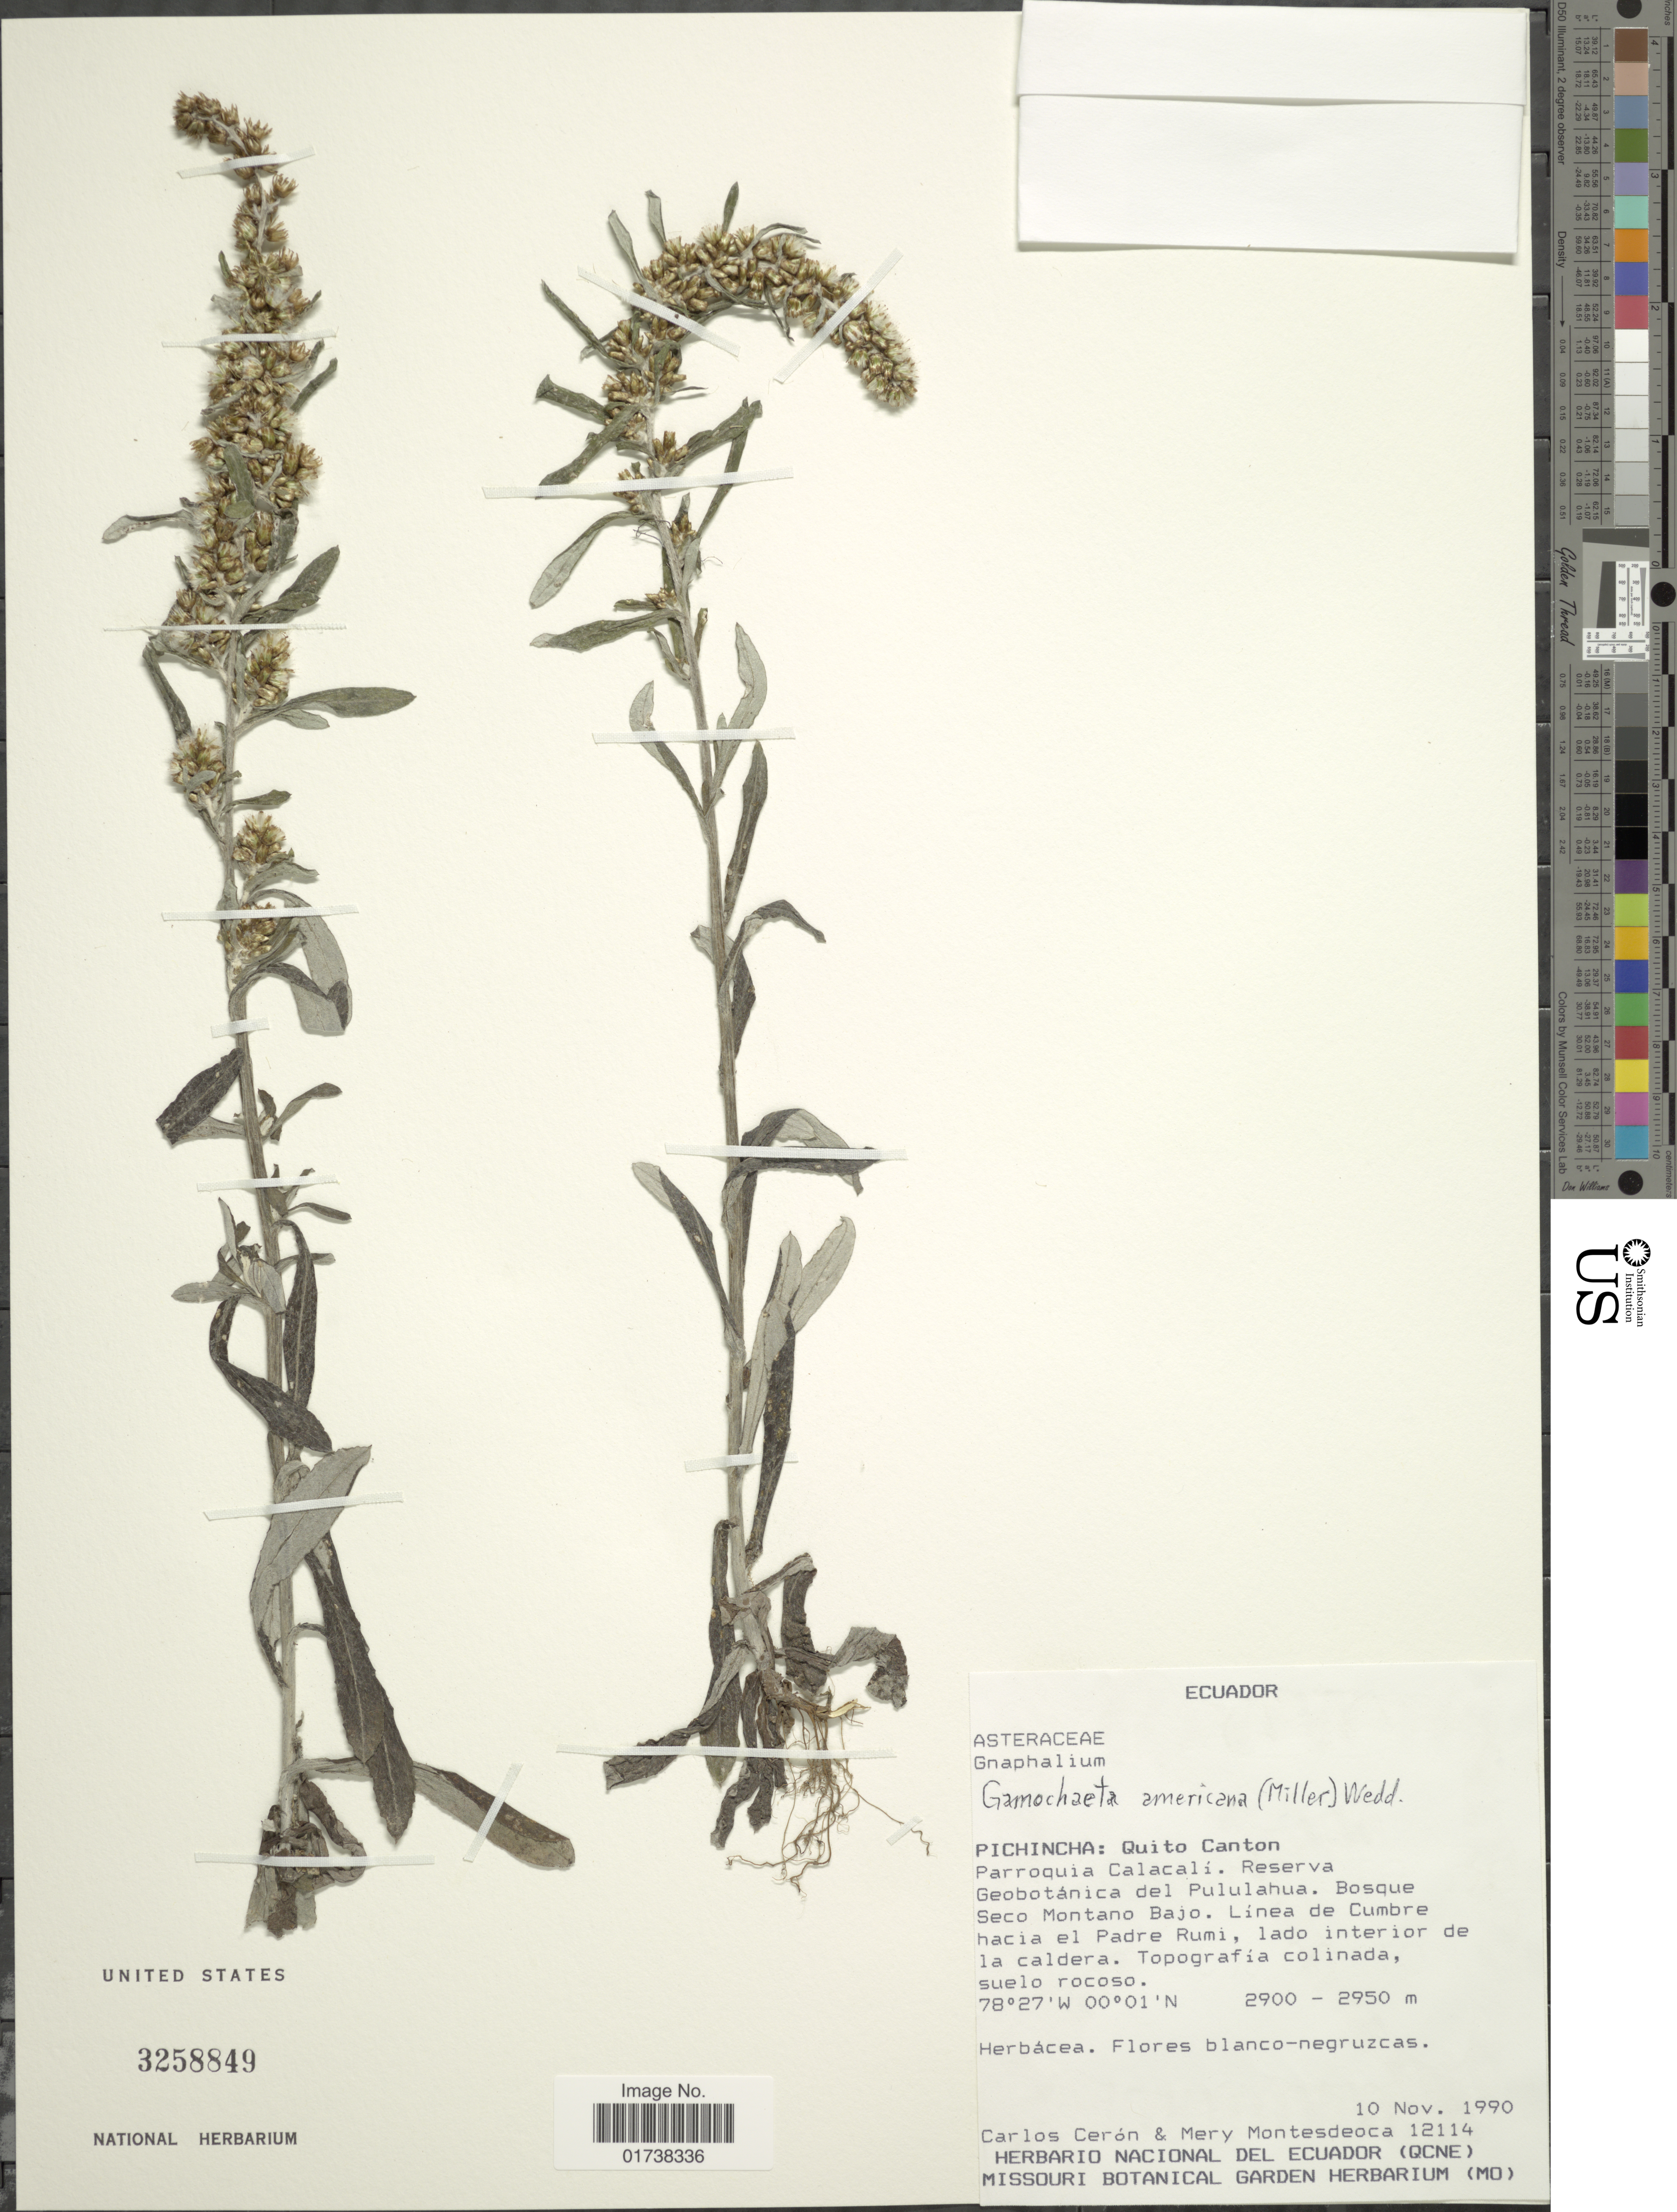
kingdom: Plantae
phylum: Tracheophyta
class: Magnoliopsida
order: Asterales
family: Asteraceae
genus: Gamochaeta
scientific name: Gamochaeta americana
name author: (Mill.) Wedd.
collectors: C. E. Cerón M. & M. Montesdeoca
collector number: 12114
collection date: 1990-11-10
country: Ecuador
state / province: Pichincha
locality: Quito Canton, Parroquia Calacali, Reserva Geobotanica del Pululahua, Bosque Seco Montano Bajo, Linea de Cumbre hacia el Padre Rumi, lado interior de la caldera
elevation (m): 2900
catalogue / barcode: US 3258849